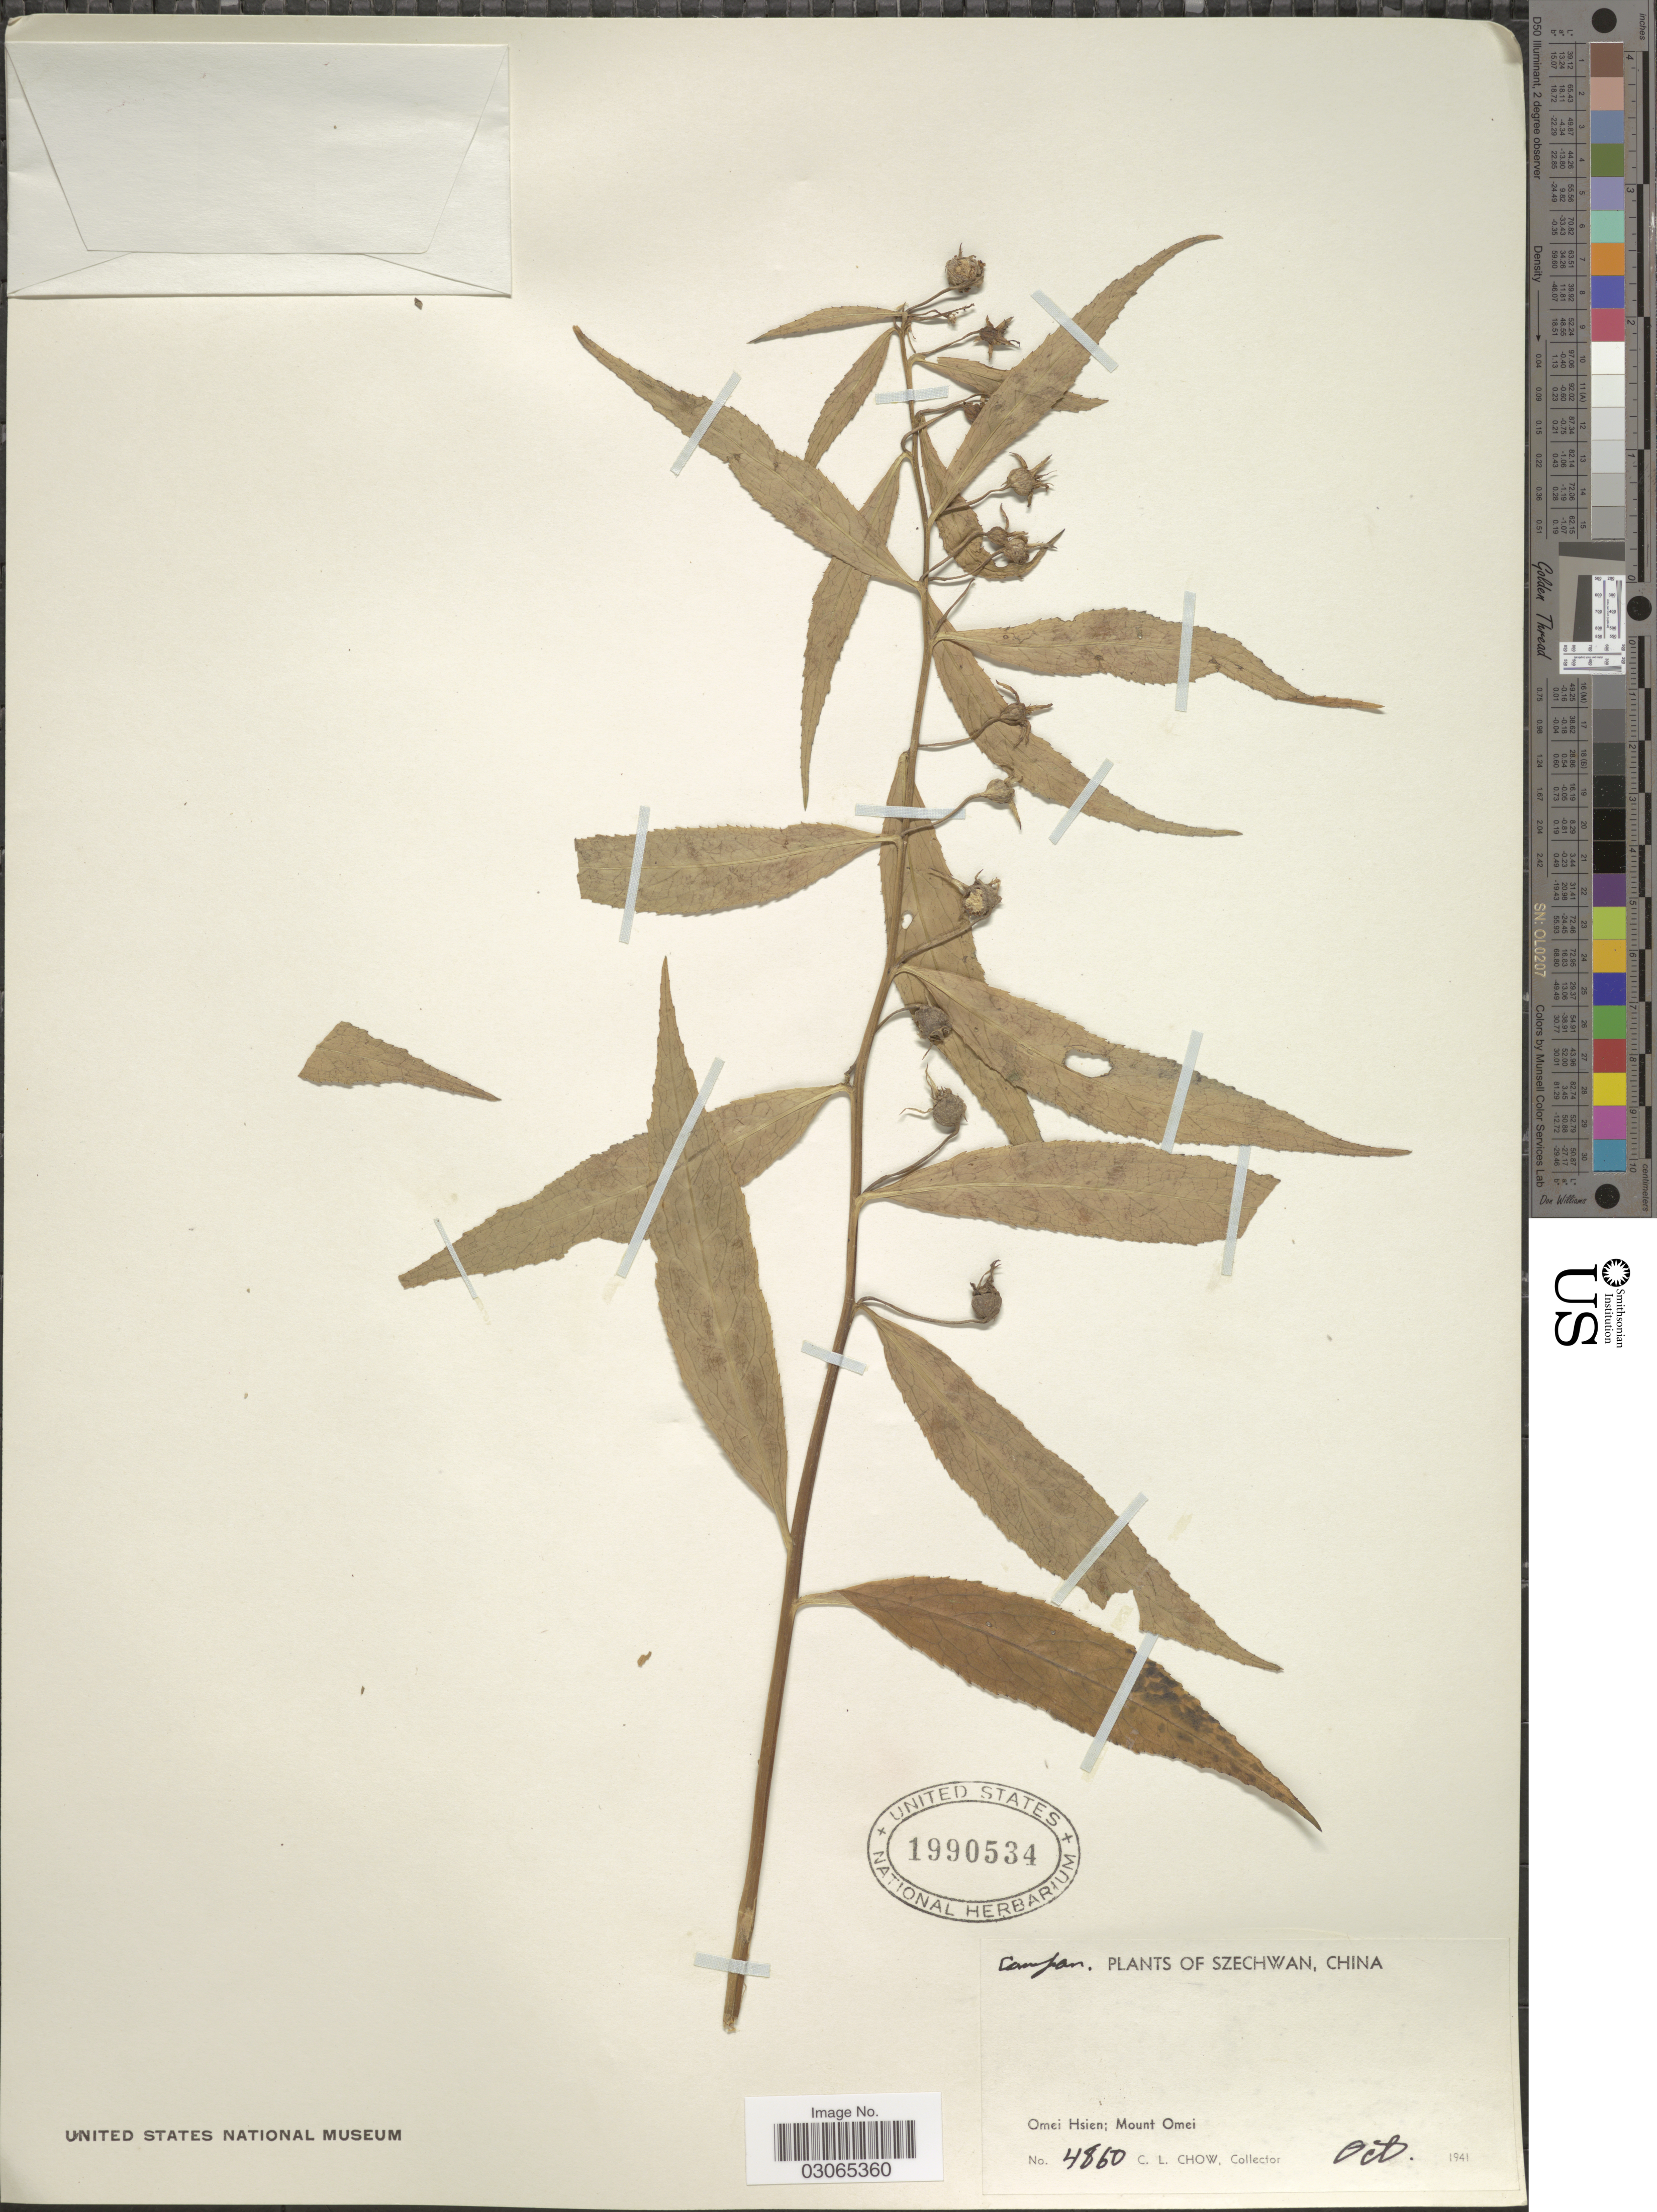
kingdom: Plantae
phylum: Tracheophyta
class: Magnoliopsida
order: Asterales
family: Campanulaceae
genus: Adenophora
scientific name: Adenophora sp.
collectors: C. Chow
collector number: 4860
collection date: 1941-10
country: China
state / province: Sichuan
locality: Szechwan, Omei Hsien; Mount Omei.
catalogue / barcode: US 1990534